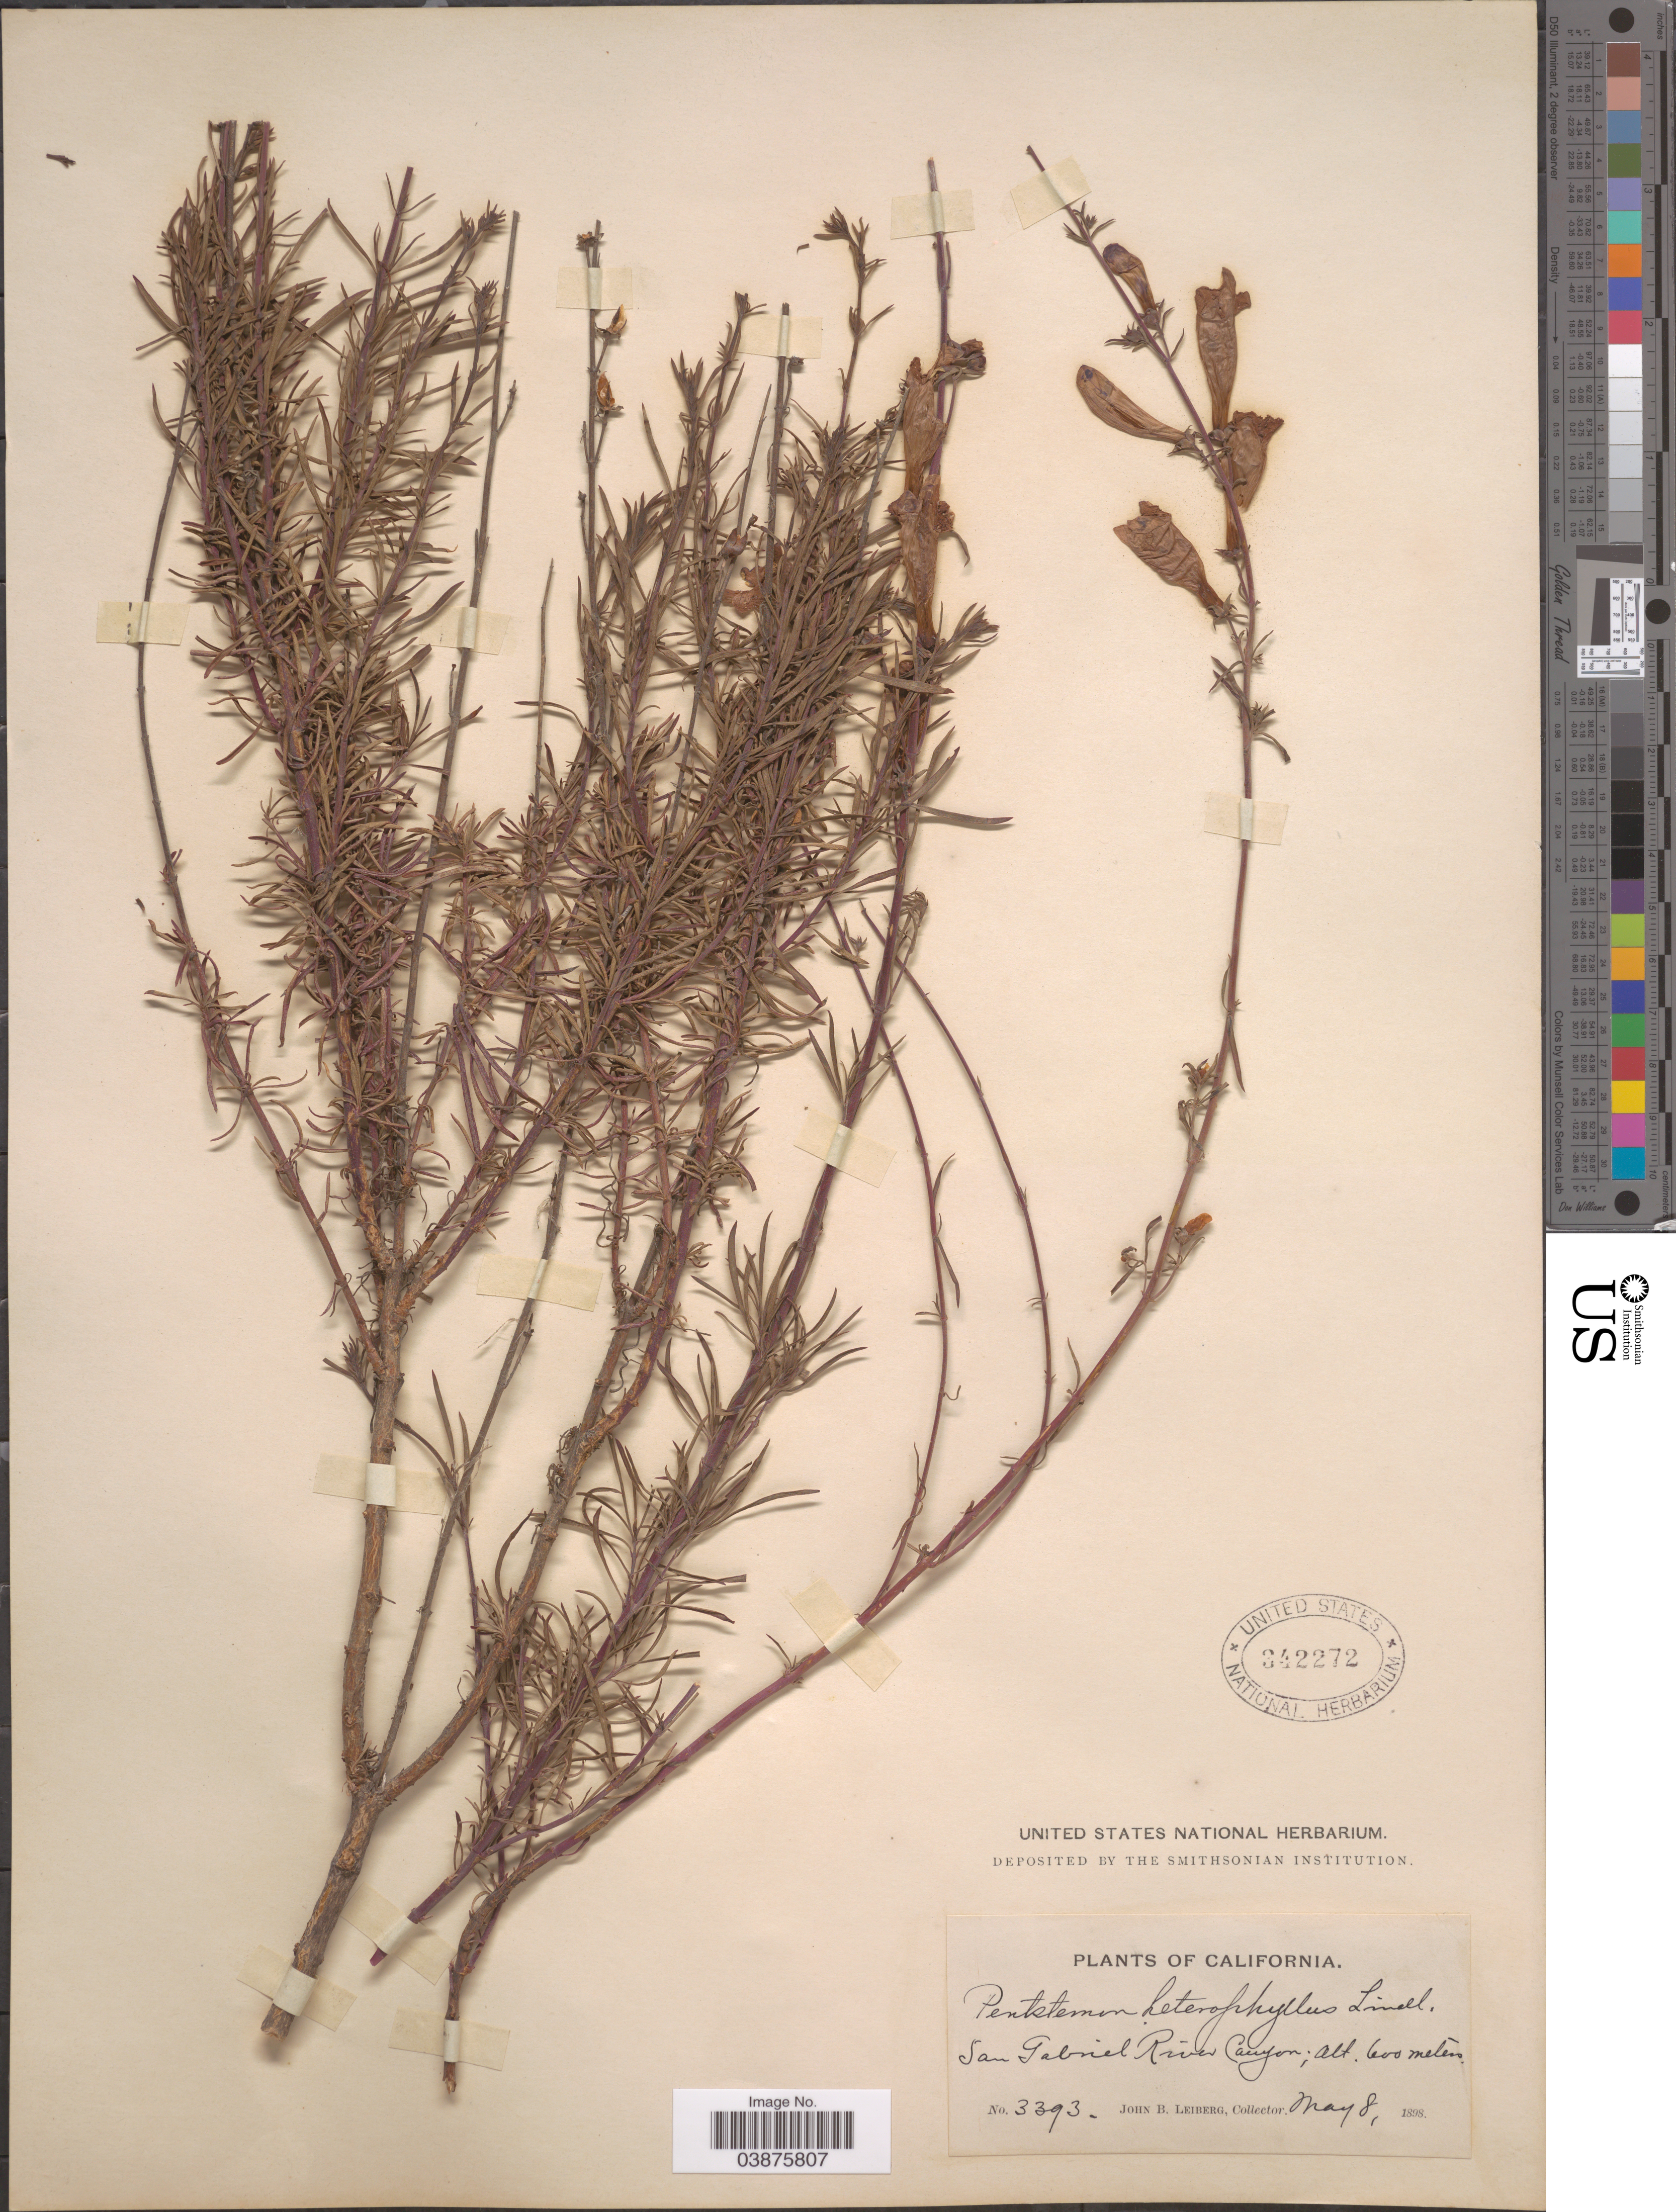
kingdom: Plantae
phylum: Tracheophyta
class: Magnoliopsida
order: Lamiales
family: Plantaginaceae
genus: Penstemon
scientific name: Penstemon heterophyllus subsp. australis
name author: (Munz & I.M. Johnst.) D.D. Keck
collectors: J. B. Leiberg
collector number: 3393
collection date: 1898-05-08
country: United States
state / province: California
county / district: Los Angeles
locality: San Gabriel River Canyon.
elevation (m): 600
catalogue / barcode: US 342272